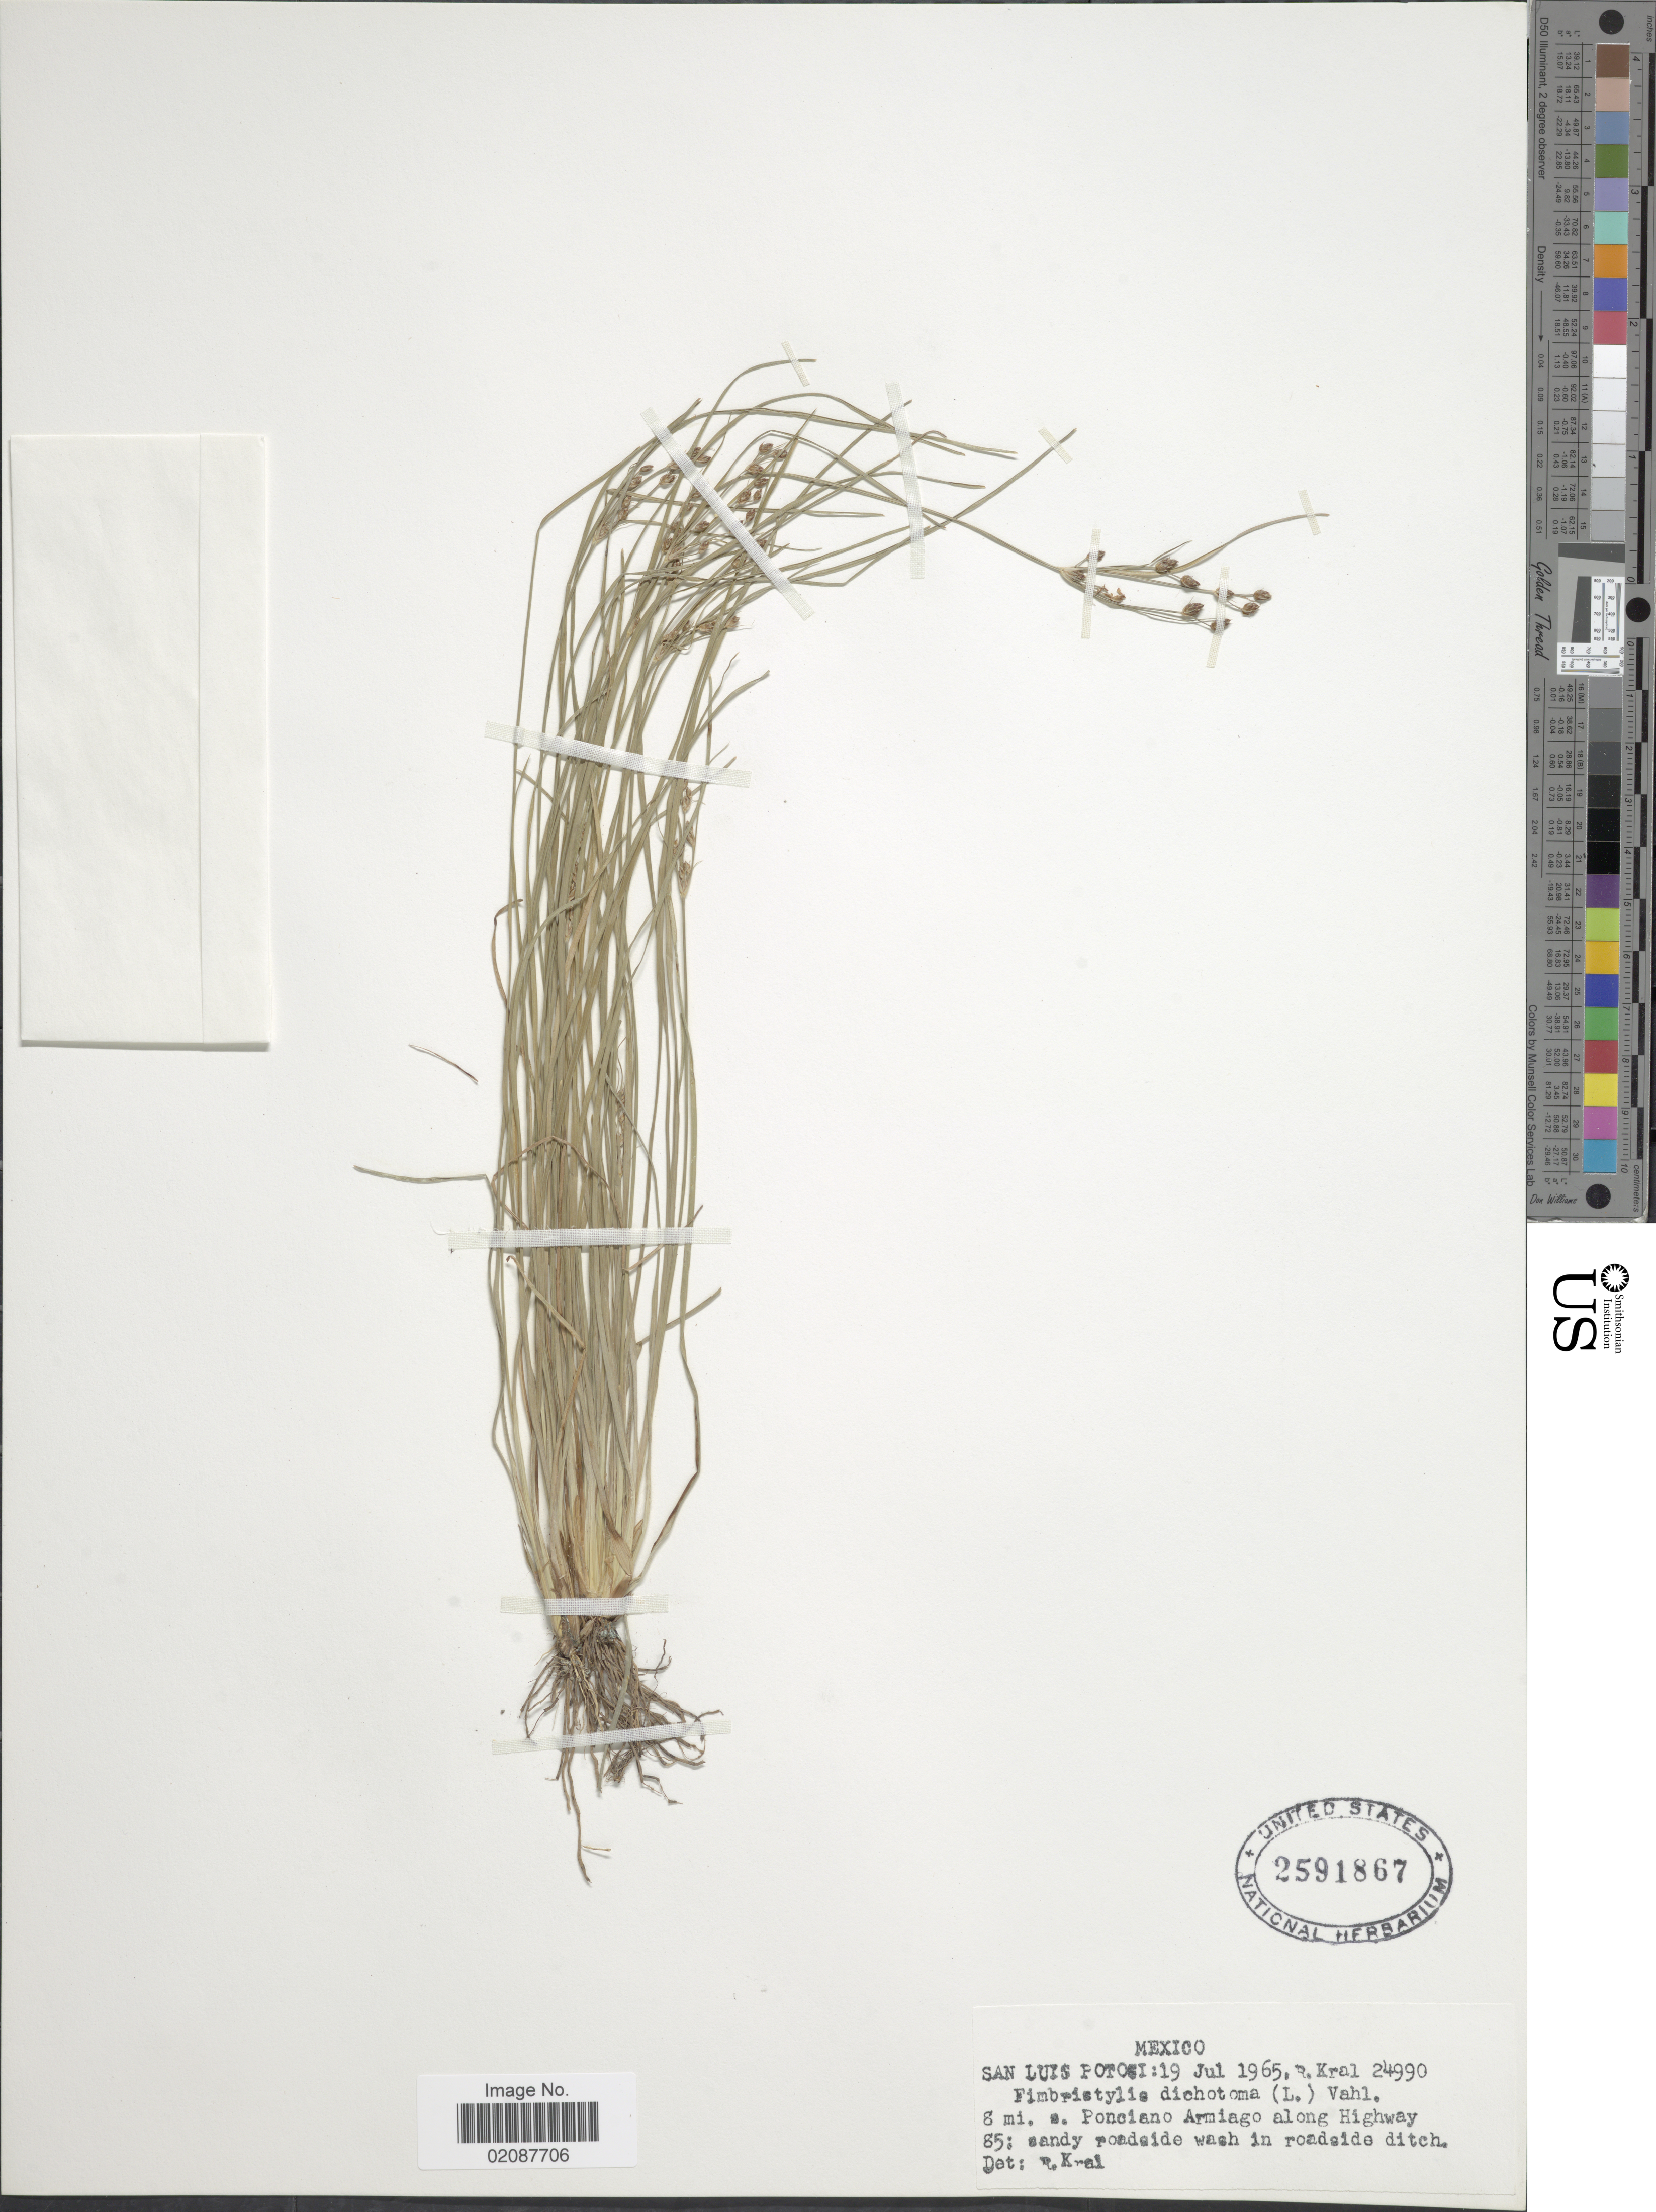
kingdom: Plantae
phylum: Tracheophyta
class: Liliopsida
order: Poales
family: Cyperaceae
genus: Fimbristylis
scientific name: Fimbristylis dichotoma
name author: (L.) Vahl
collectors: R. Kral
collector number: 24990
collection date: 1965-07-19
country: Mexico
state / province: San Luis Potosí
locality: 8 mi. s. Ponciano Armiago along Highway 85; sandy roadside wash in roadside ditch.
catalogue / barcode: US 2591867